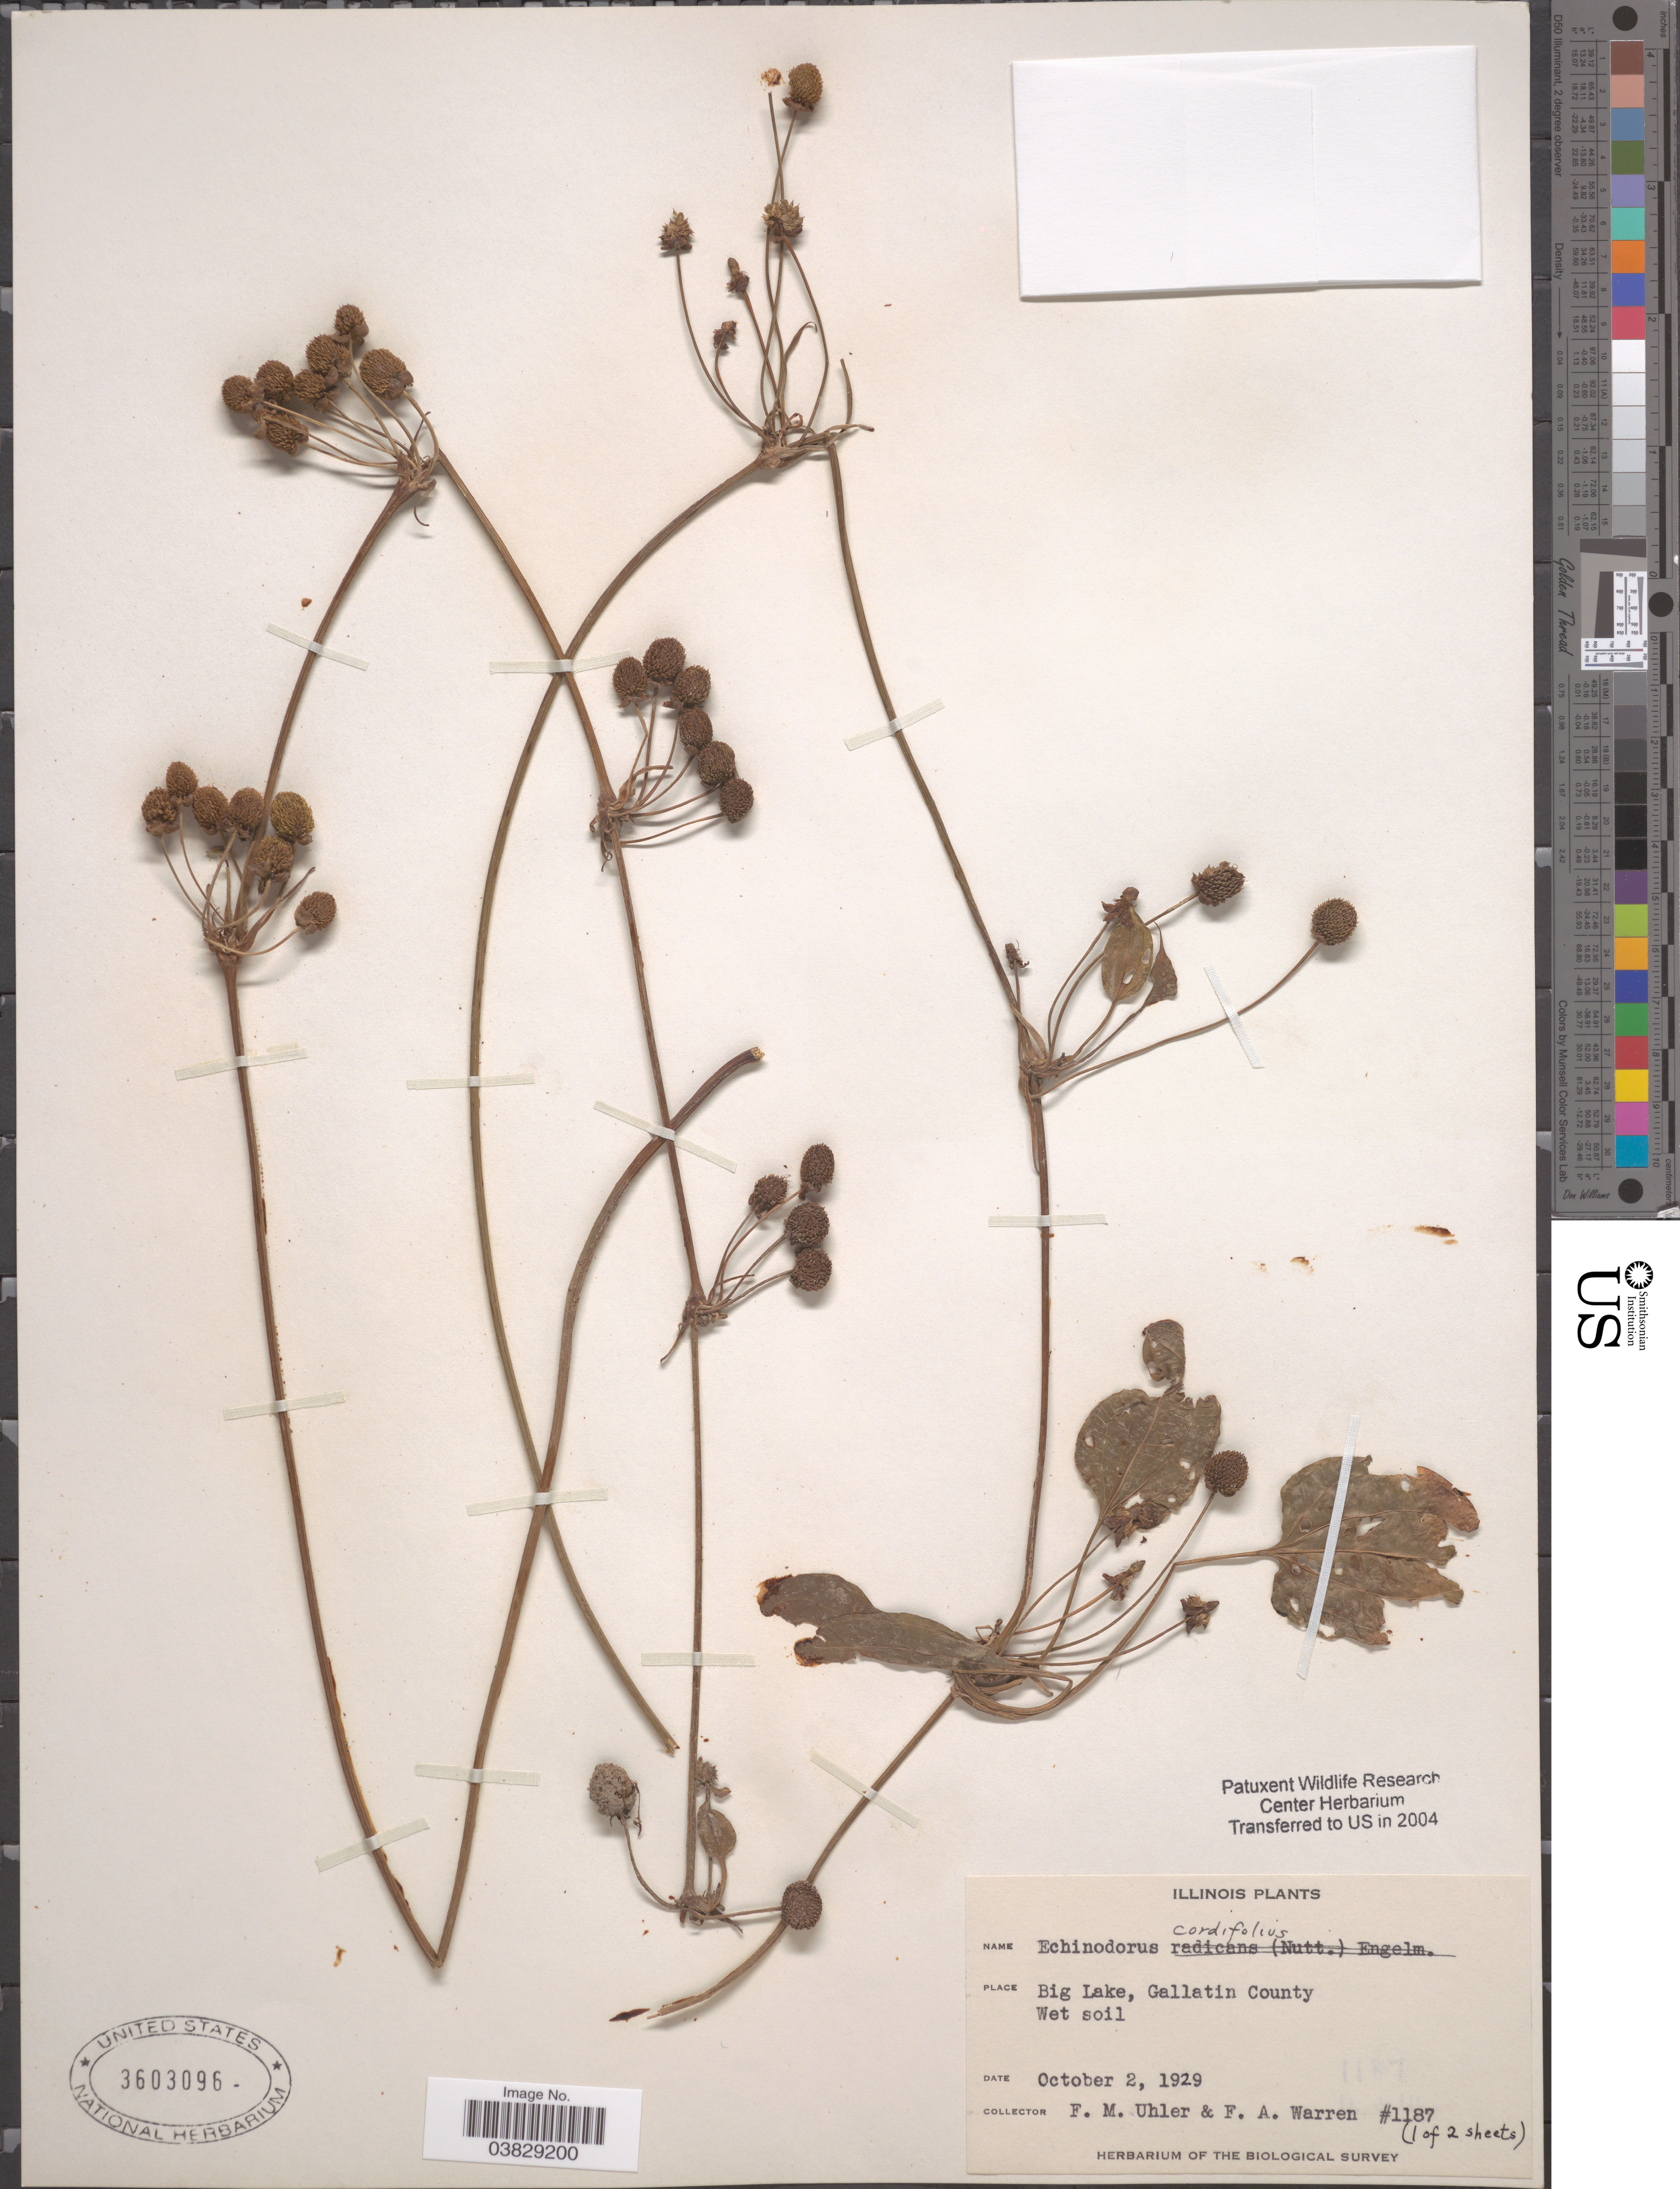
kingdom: Plantae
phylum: Tracheophyta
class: Liliopsida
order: Alismatales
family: Alismataceae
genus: Echinodorus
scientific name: Echinodorus cordifolius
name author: (L.) Griseb.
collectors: F. M. Uhler & F. Warren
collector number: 1187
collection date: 1929-10-02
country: United States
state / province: Illinois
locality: Big Lake, Gallatin County.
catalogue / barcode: US 3603096